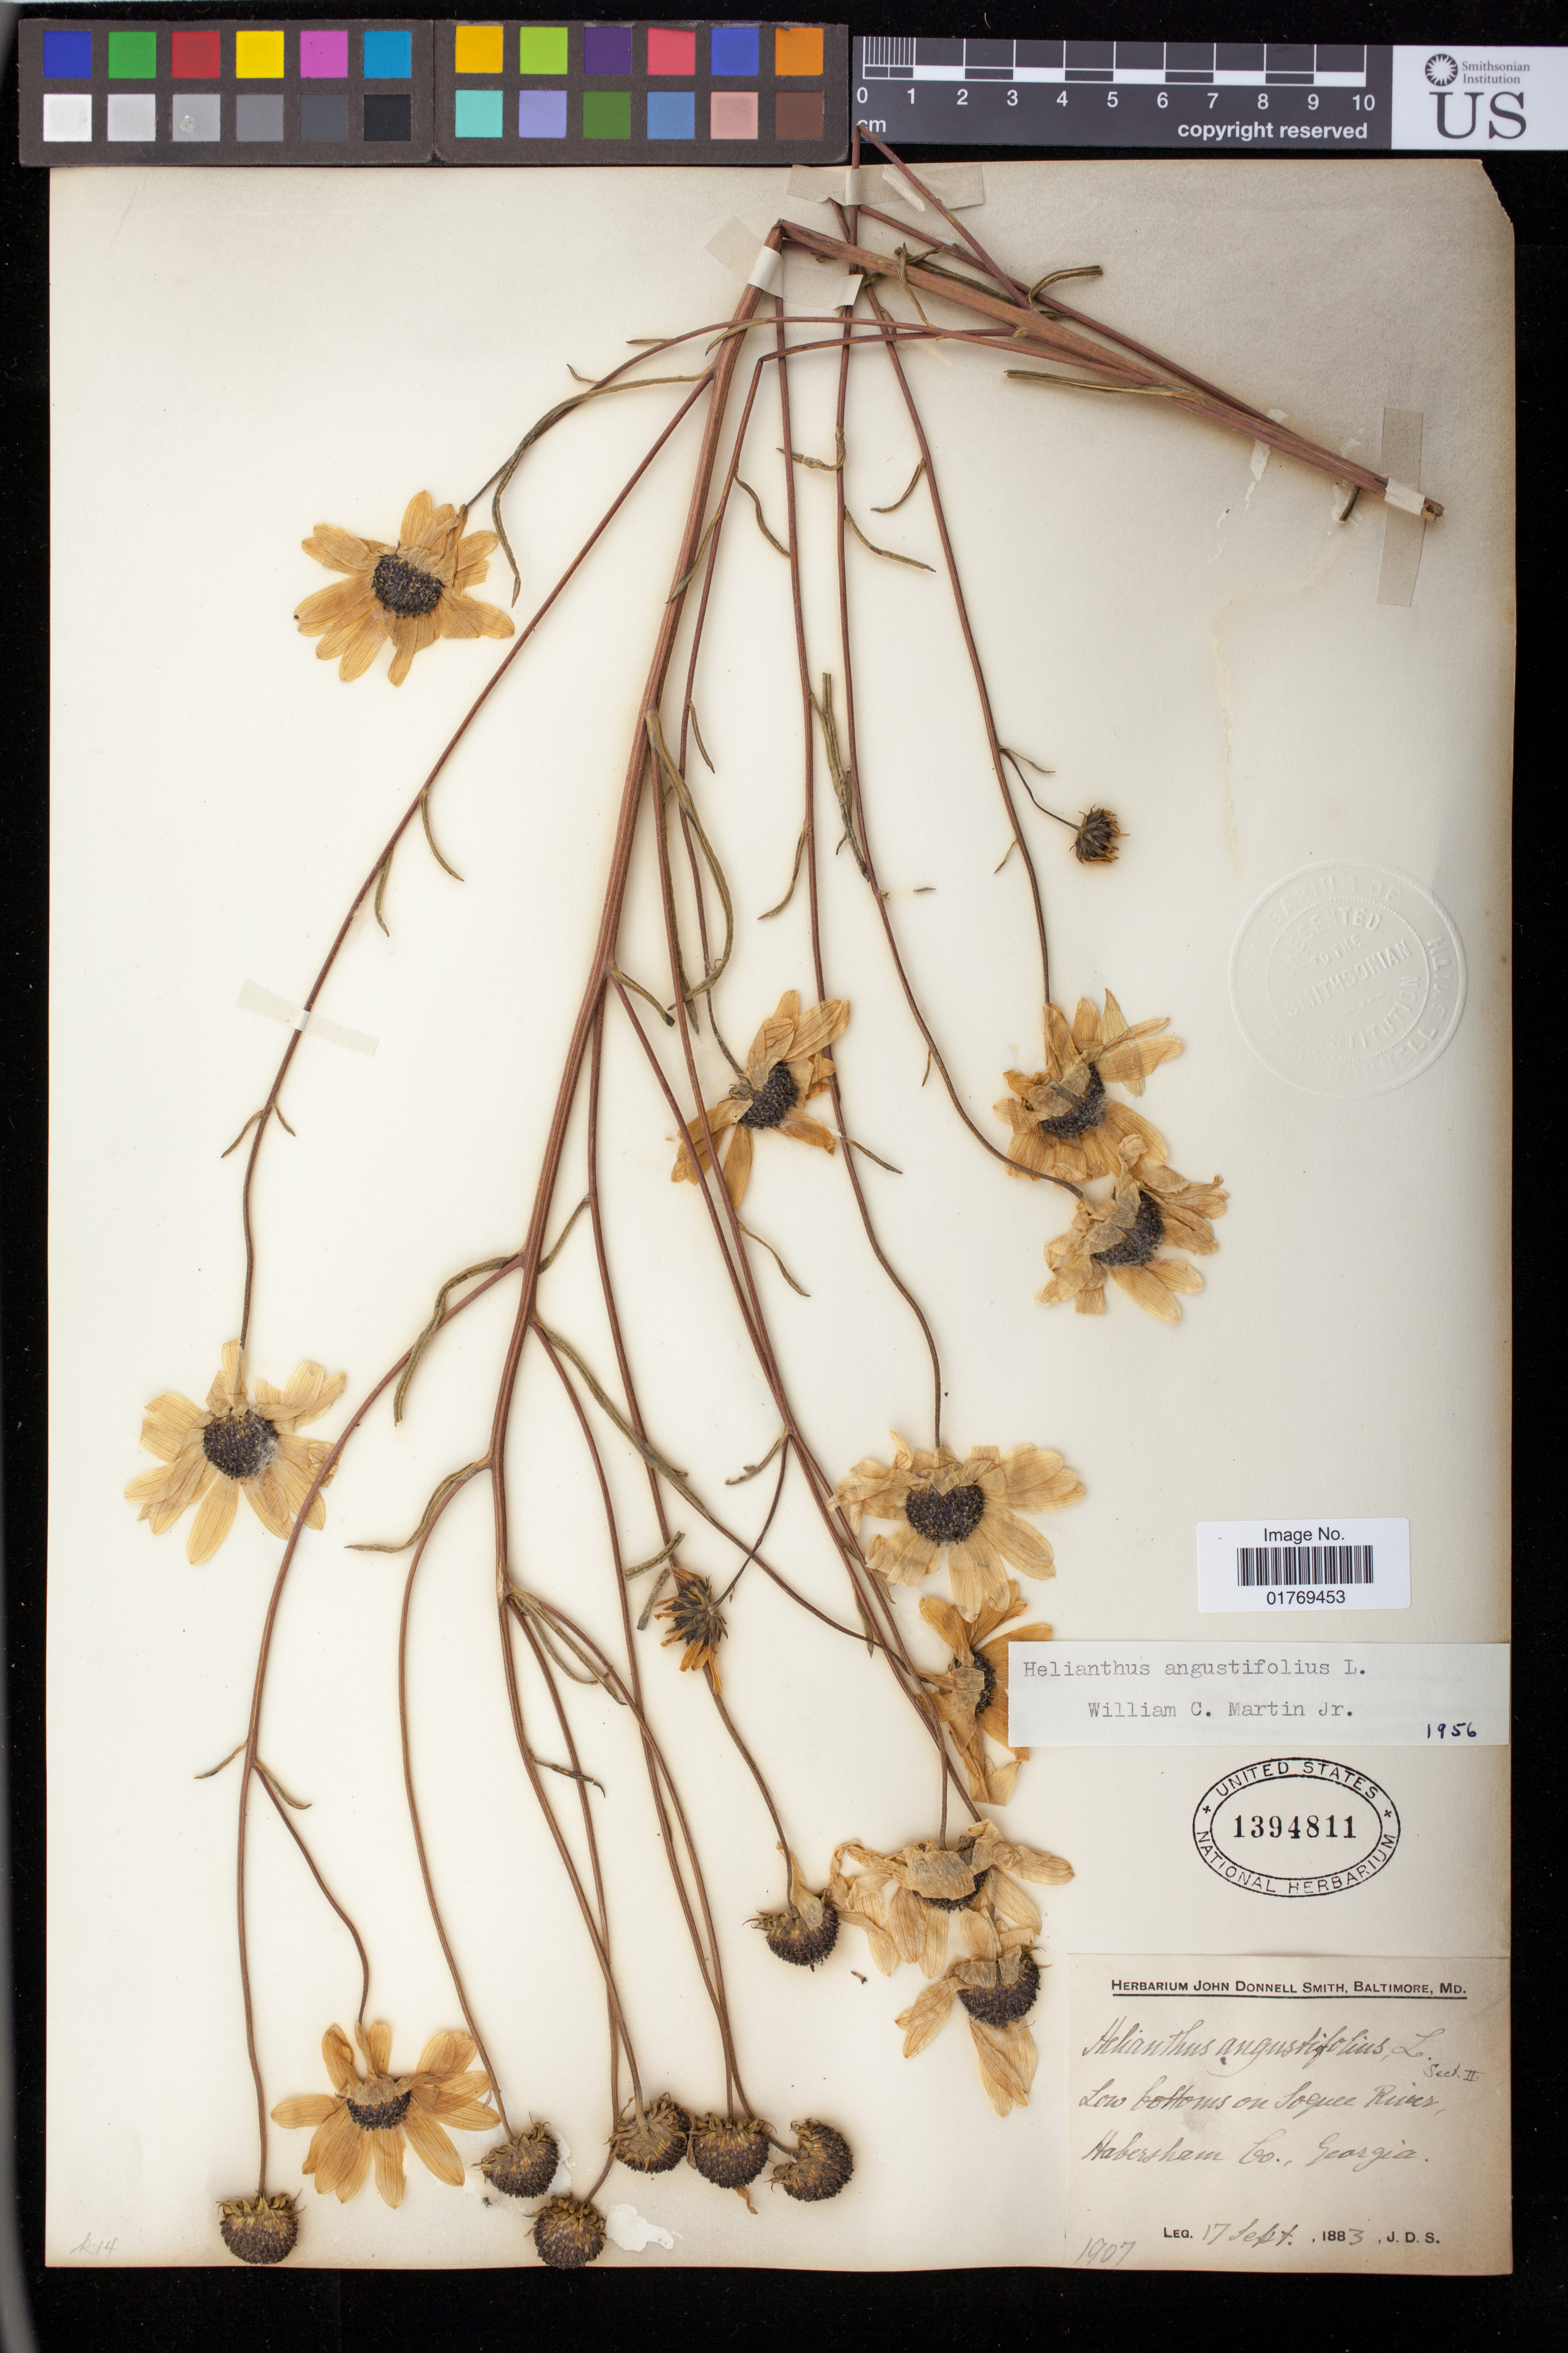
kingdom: Plantae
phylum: Tracheophyta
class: Magnoliopsida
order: Asterales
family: Asteraceae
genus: Helianthus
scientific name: Helianthus angustifolius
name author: L.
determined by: Martin, W. C.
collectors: J. Smith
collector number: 1907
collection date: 1883-09-17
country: United States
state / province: Georgia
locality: Low bottoms on Soque River, Habersham Co.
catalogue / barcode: US 1394811